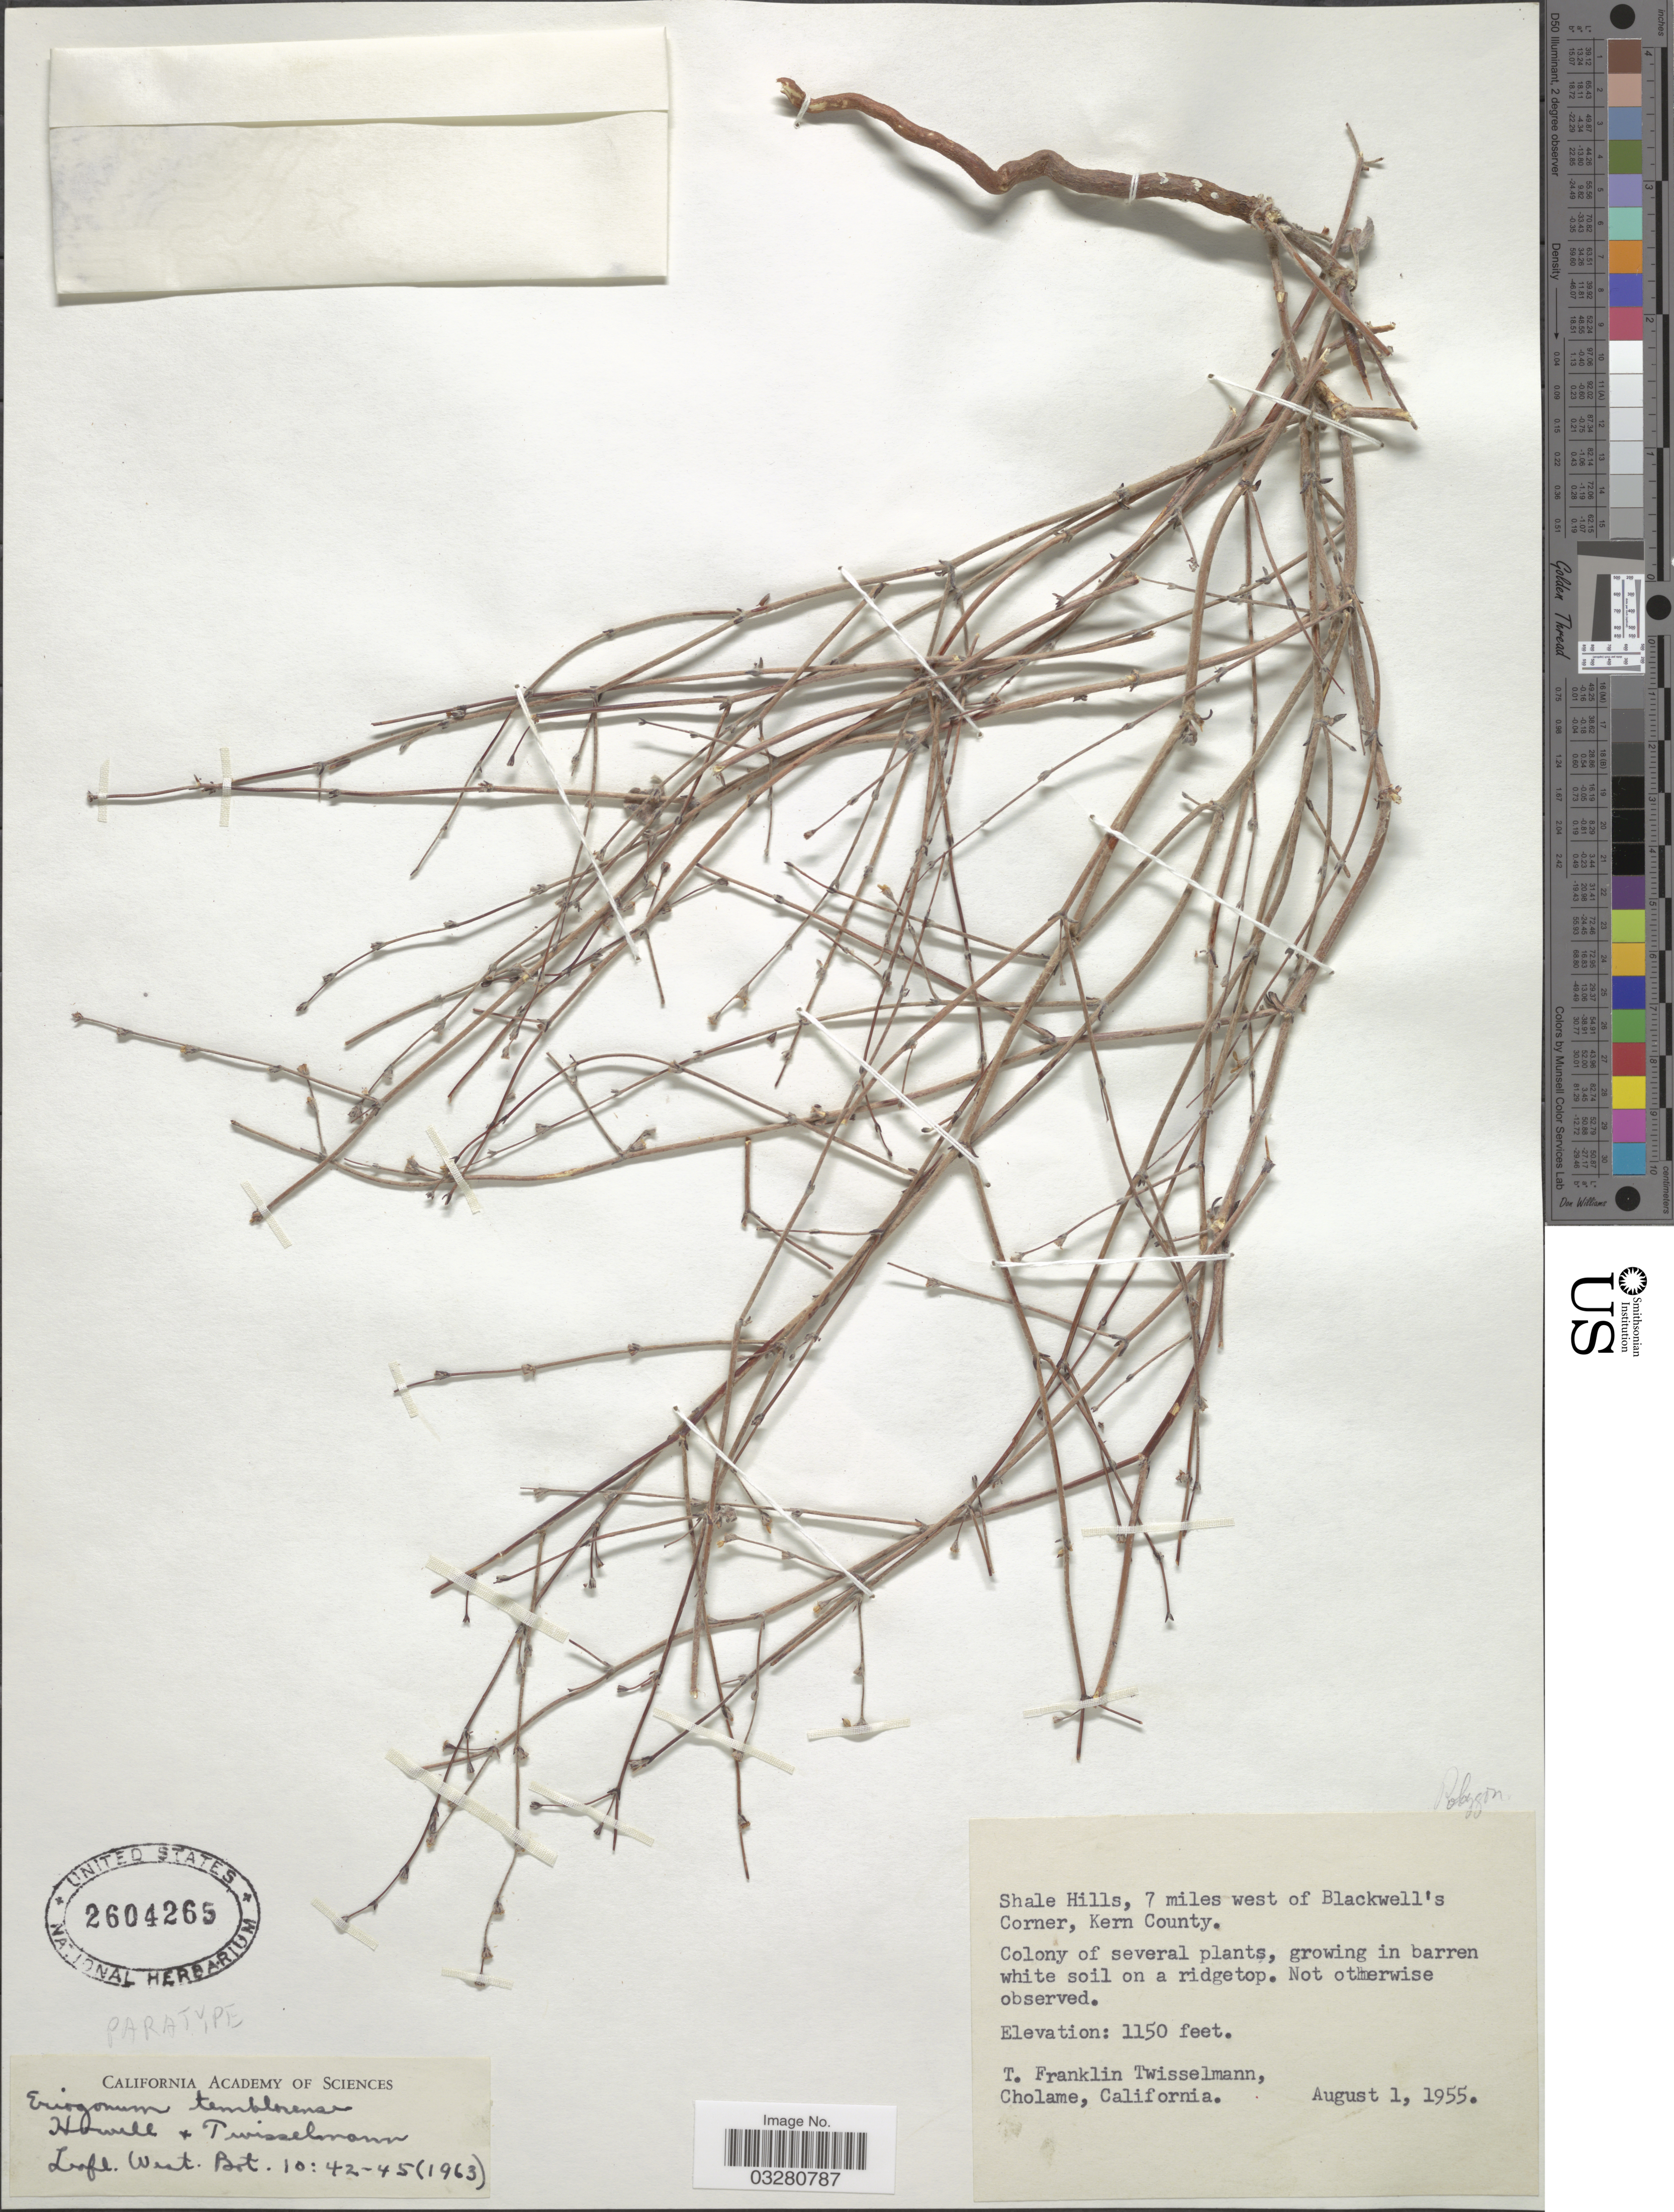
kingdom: Plantae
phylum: Tracheophyta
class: Magnoliopsida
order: Caryophyllales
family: Polygonaceae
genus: Eriogonum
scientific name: Eriogonum temblorense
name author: J.T. Howell & Twisselmann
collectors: T. Twisselmann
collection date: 1955-08-01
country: United States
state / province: California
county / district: Kern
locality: Shale Hills, 7 miles west of Blackwell's Corner, Kern County.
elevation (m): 351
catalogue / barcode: US 2604265